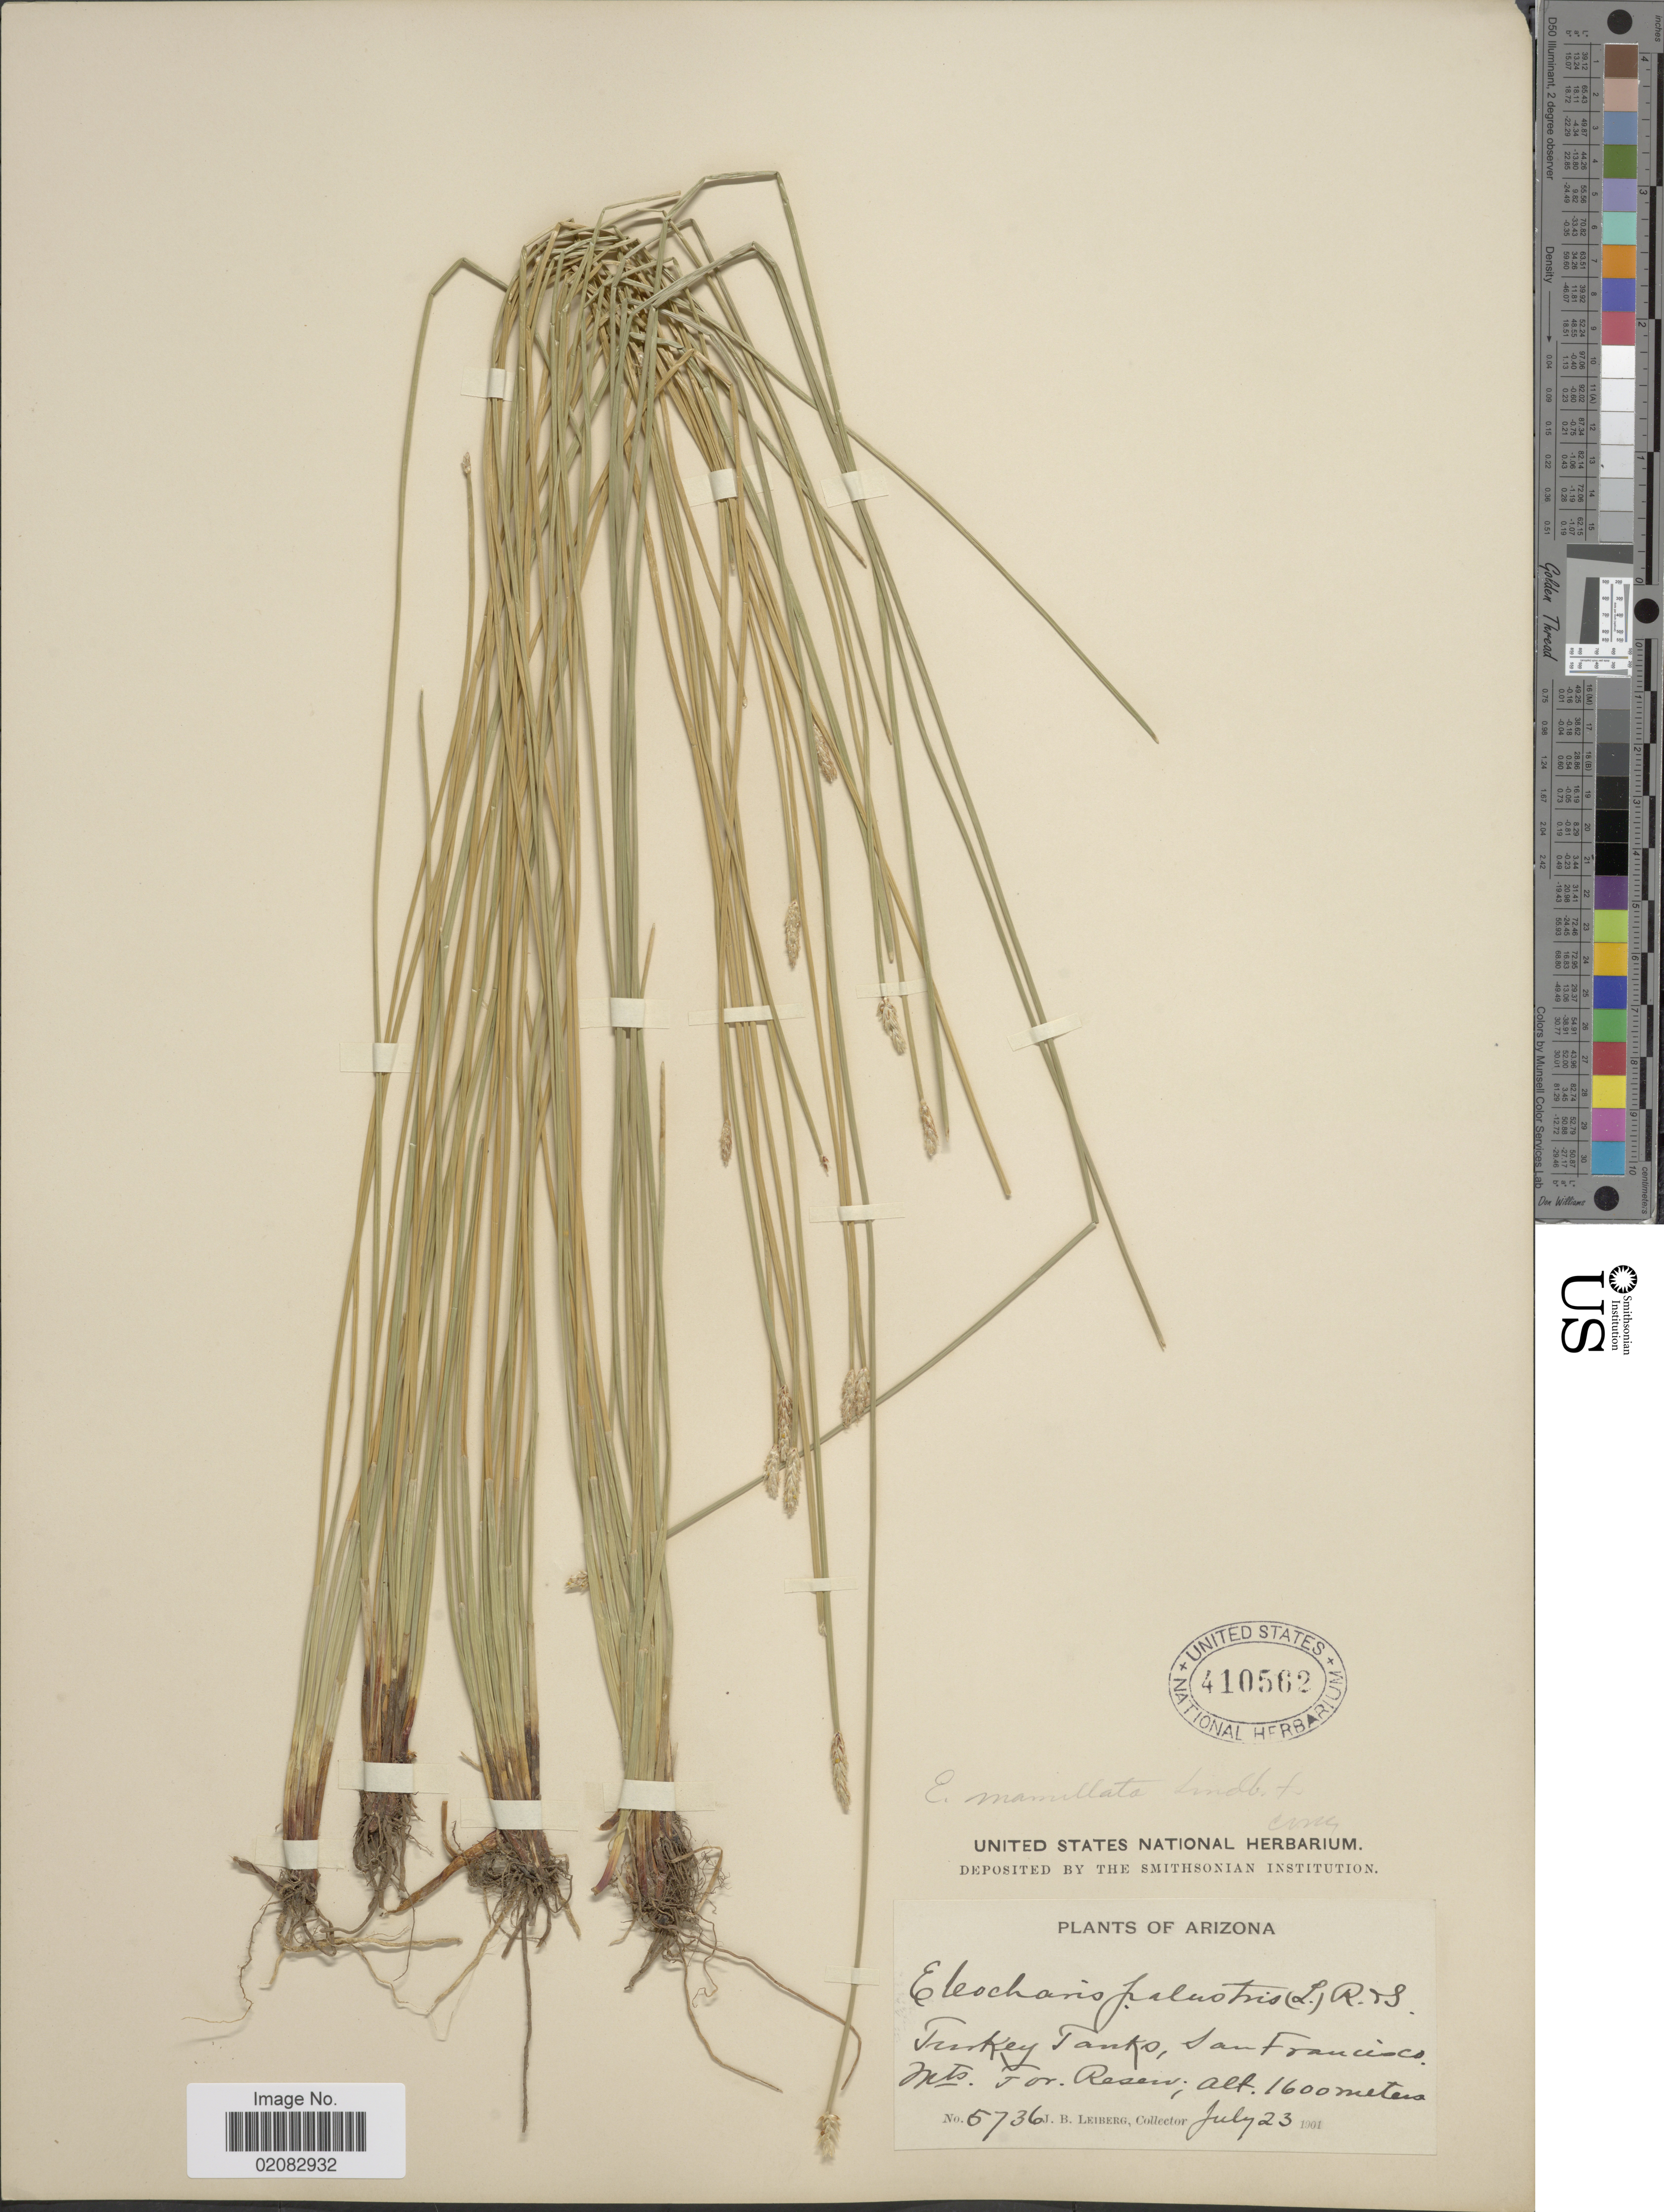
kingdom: Plantae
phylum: Tracheophyta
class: Liliopsida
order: Poales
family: Cyperaceae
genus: Eleocharis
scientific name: Eleocharis macrostachya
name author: Britton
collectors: J. B. Leiberg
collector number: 5736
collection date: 1901-07-23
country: United States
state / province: Arizona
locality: Turkey Tanks, San Francisco Mts. For. Reserve [San Francisco Mountains Forest Reserve]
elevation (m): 1600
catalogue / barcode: US 410562